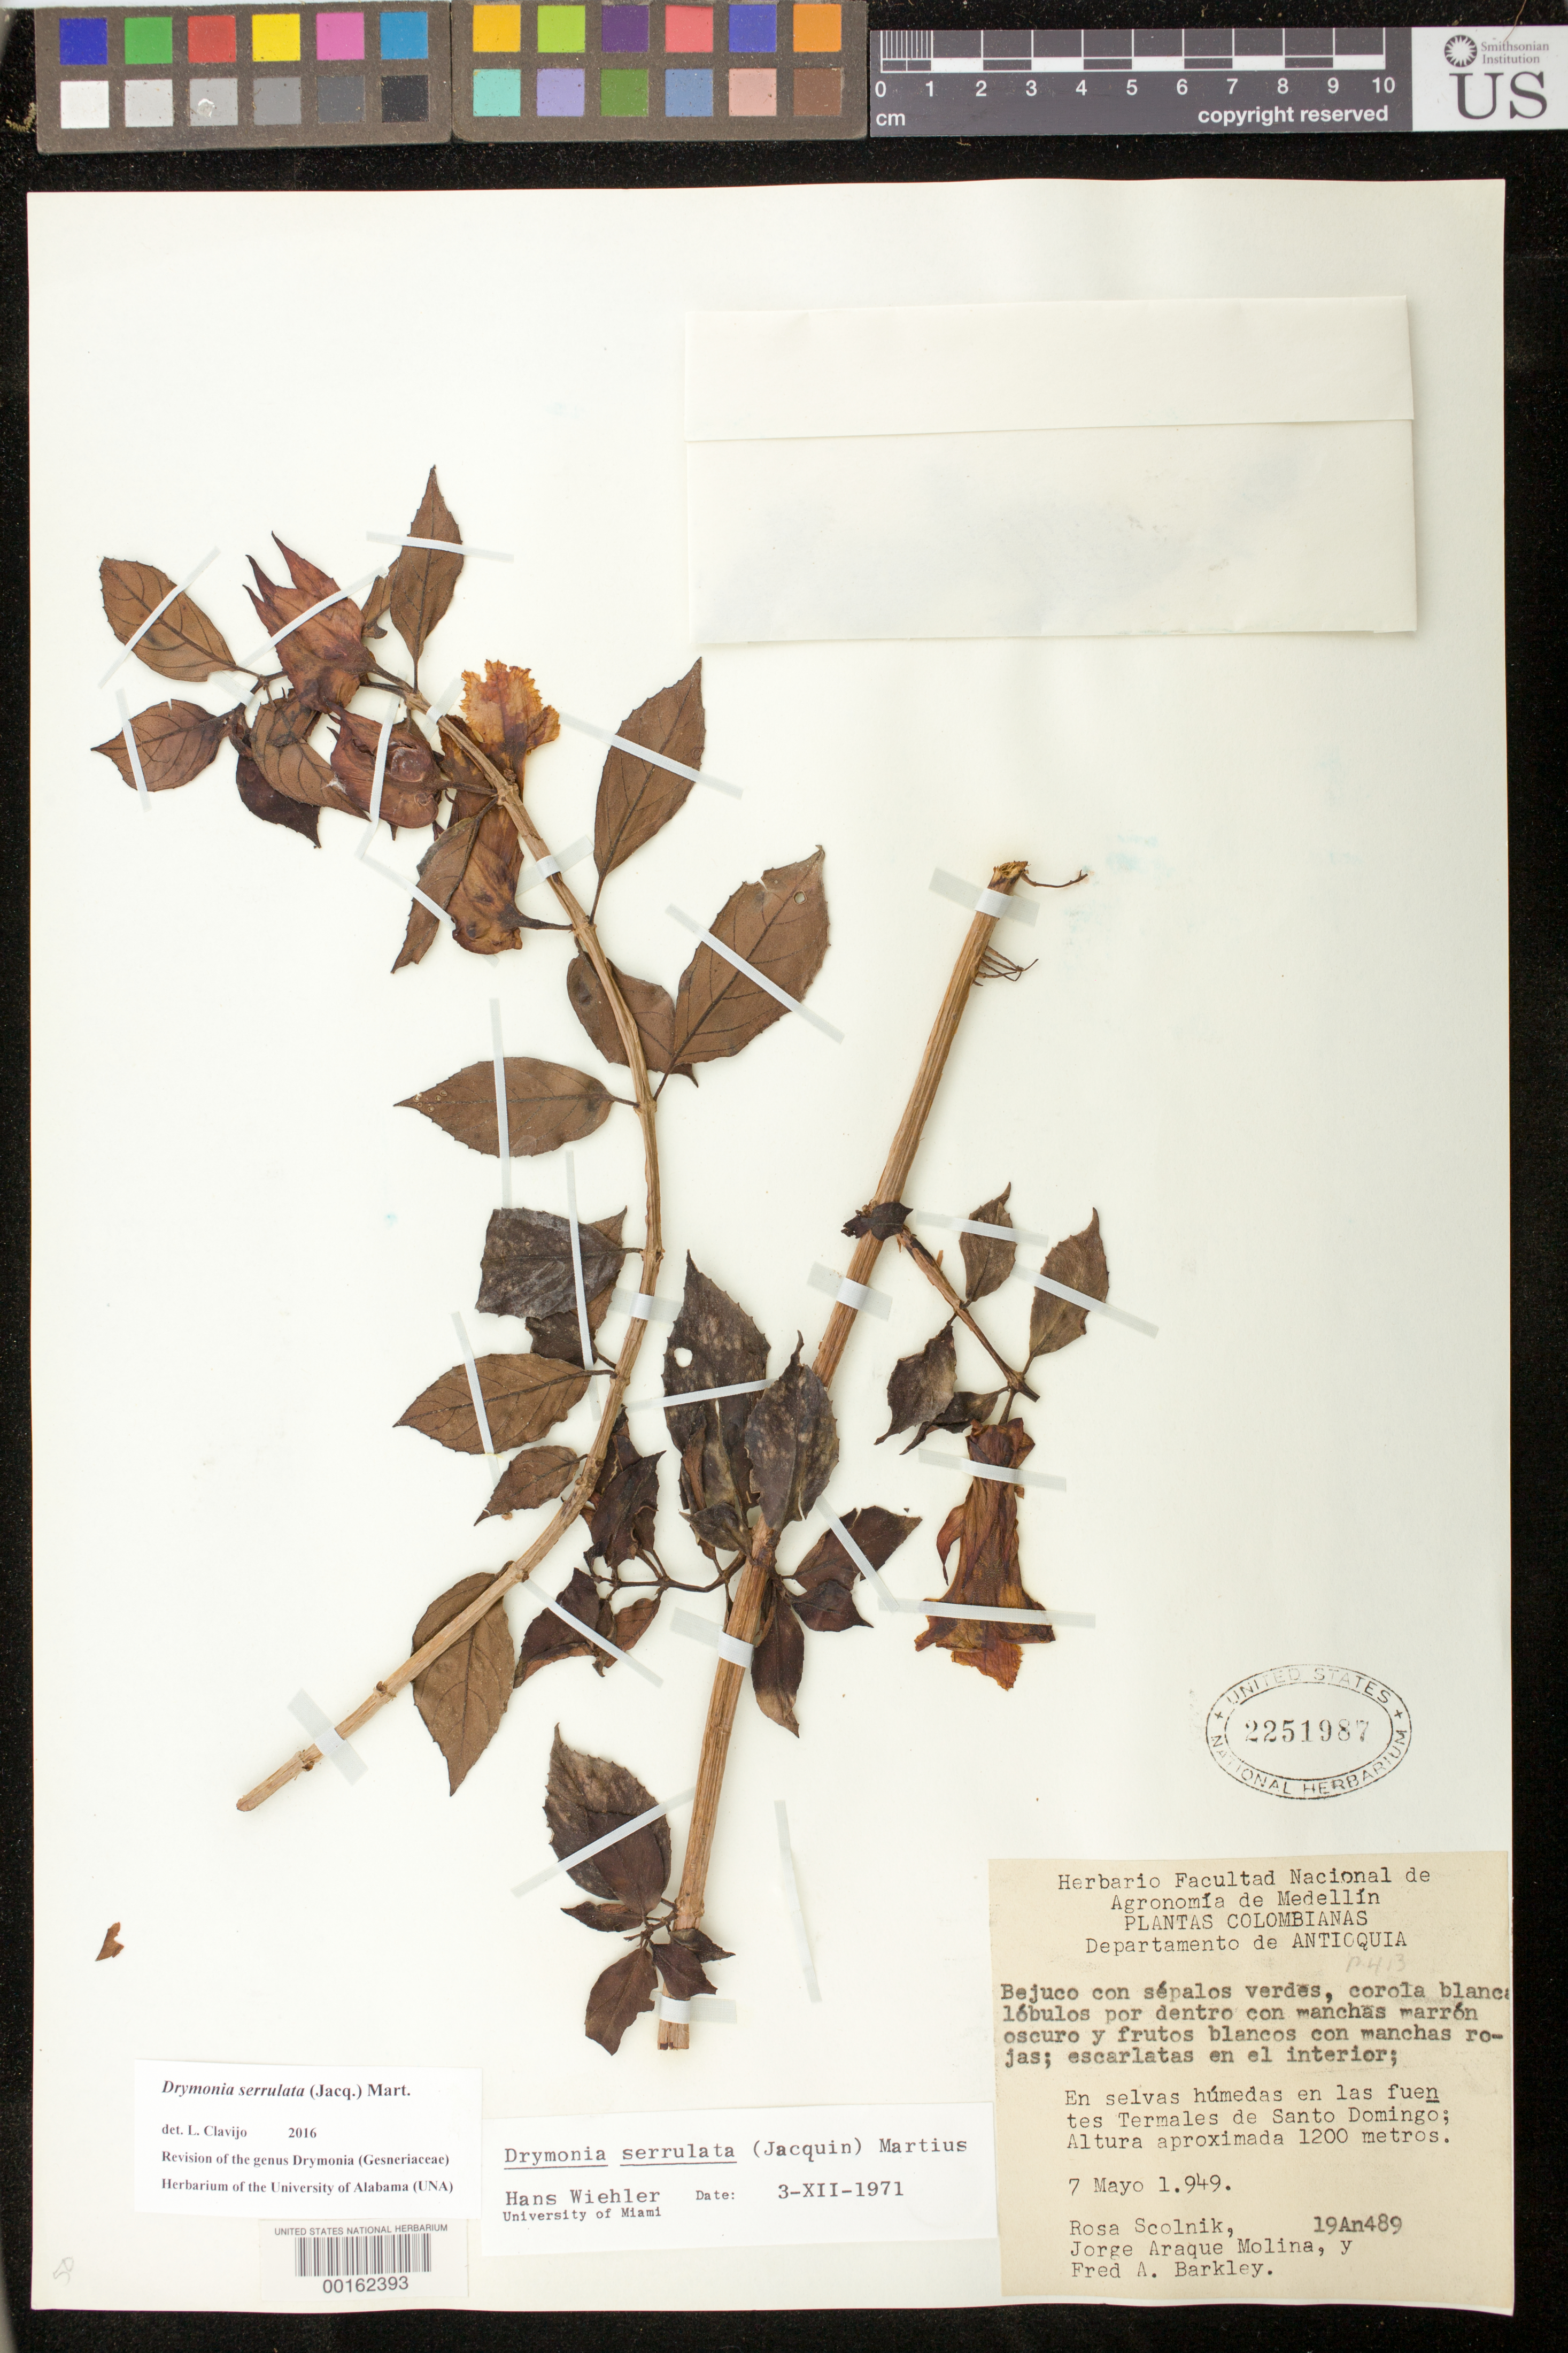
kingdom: Plantae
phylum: Tracheophyta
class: Magnoliopsida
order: Lamiales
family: Gesneriaceae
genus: Drymonia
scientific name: Drymonia serrulata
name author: (Jacq.) Mart.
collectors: R. Scolnik & et al.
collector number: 19An 489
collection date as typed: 07 May 1949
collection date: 1949-05-07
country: Colombia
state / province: Antioquia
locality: In Fuentes termales de Santo Domingo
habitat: Humid forest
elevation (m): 1200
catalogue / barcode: US 2251987